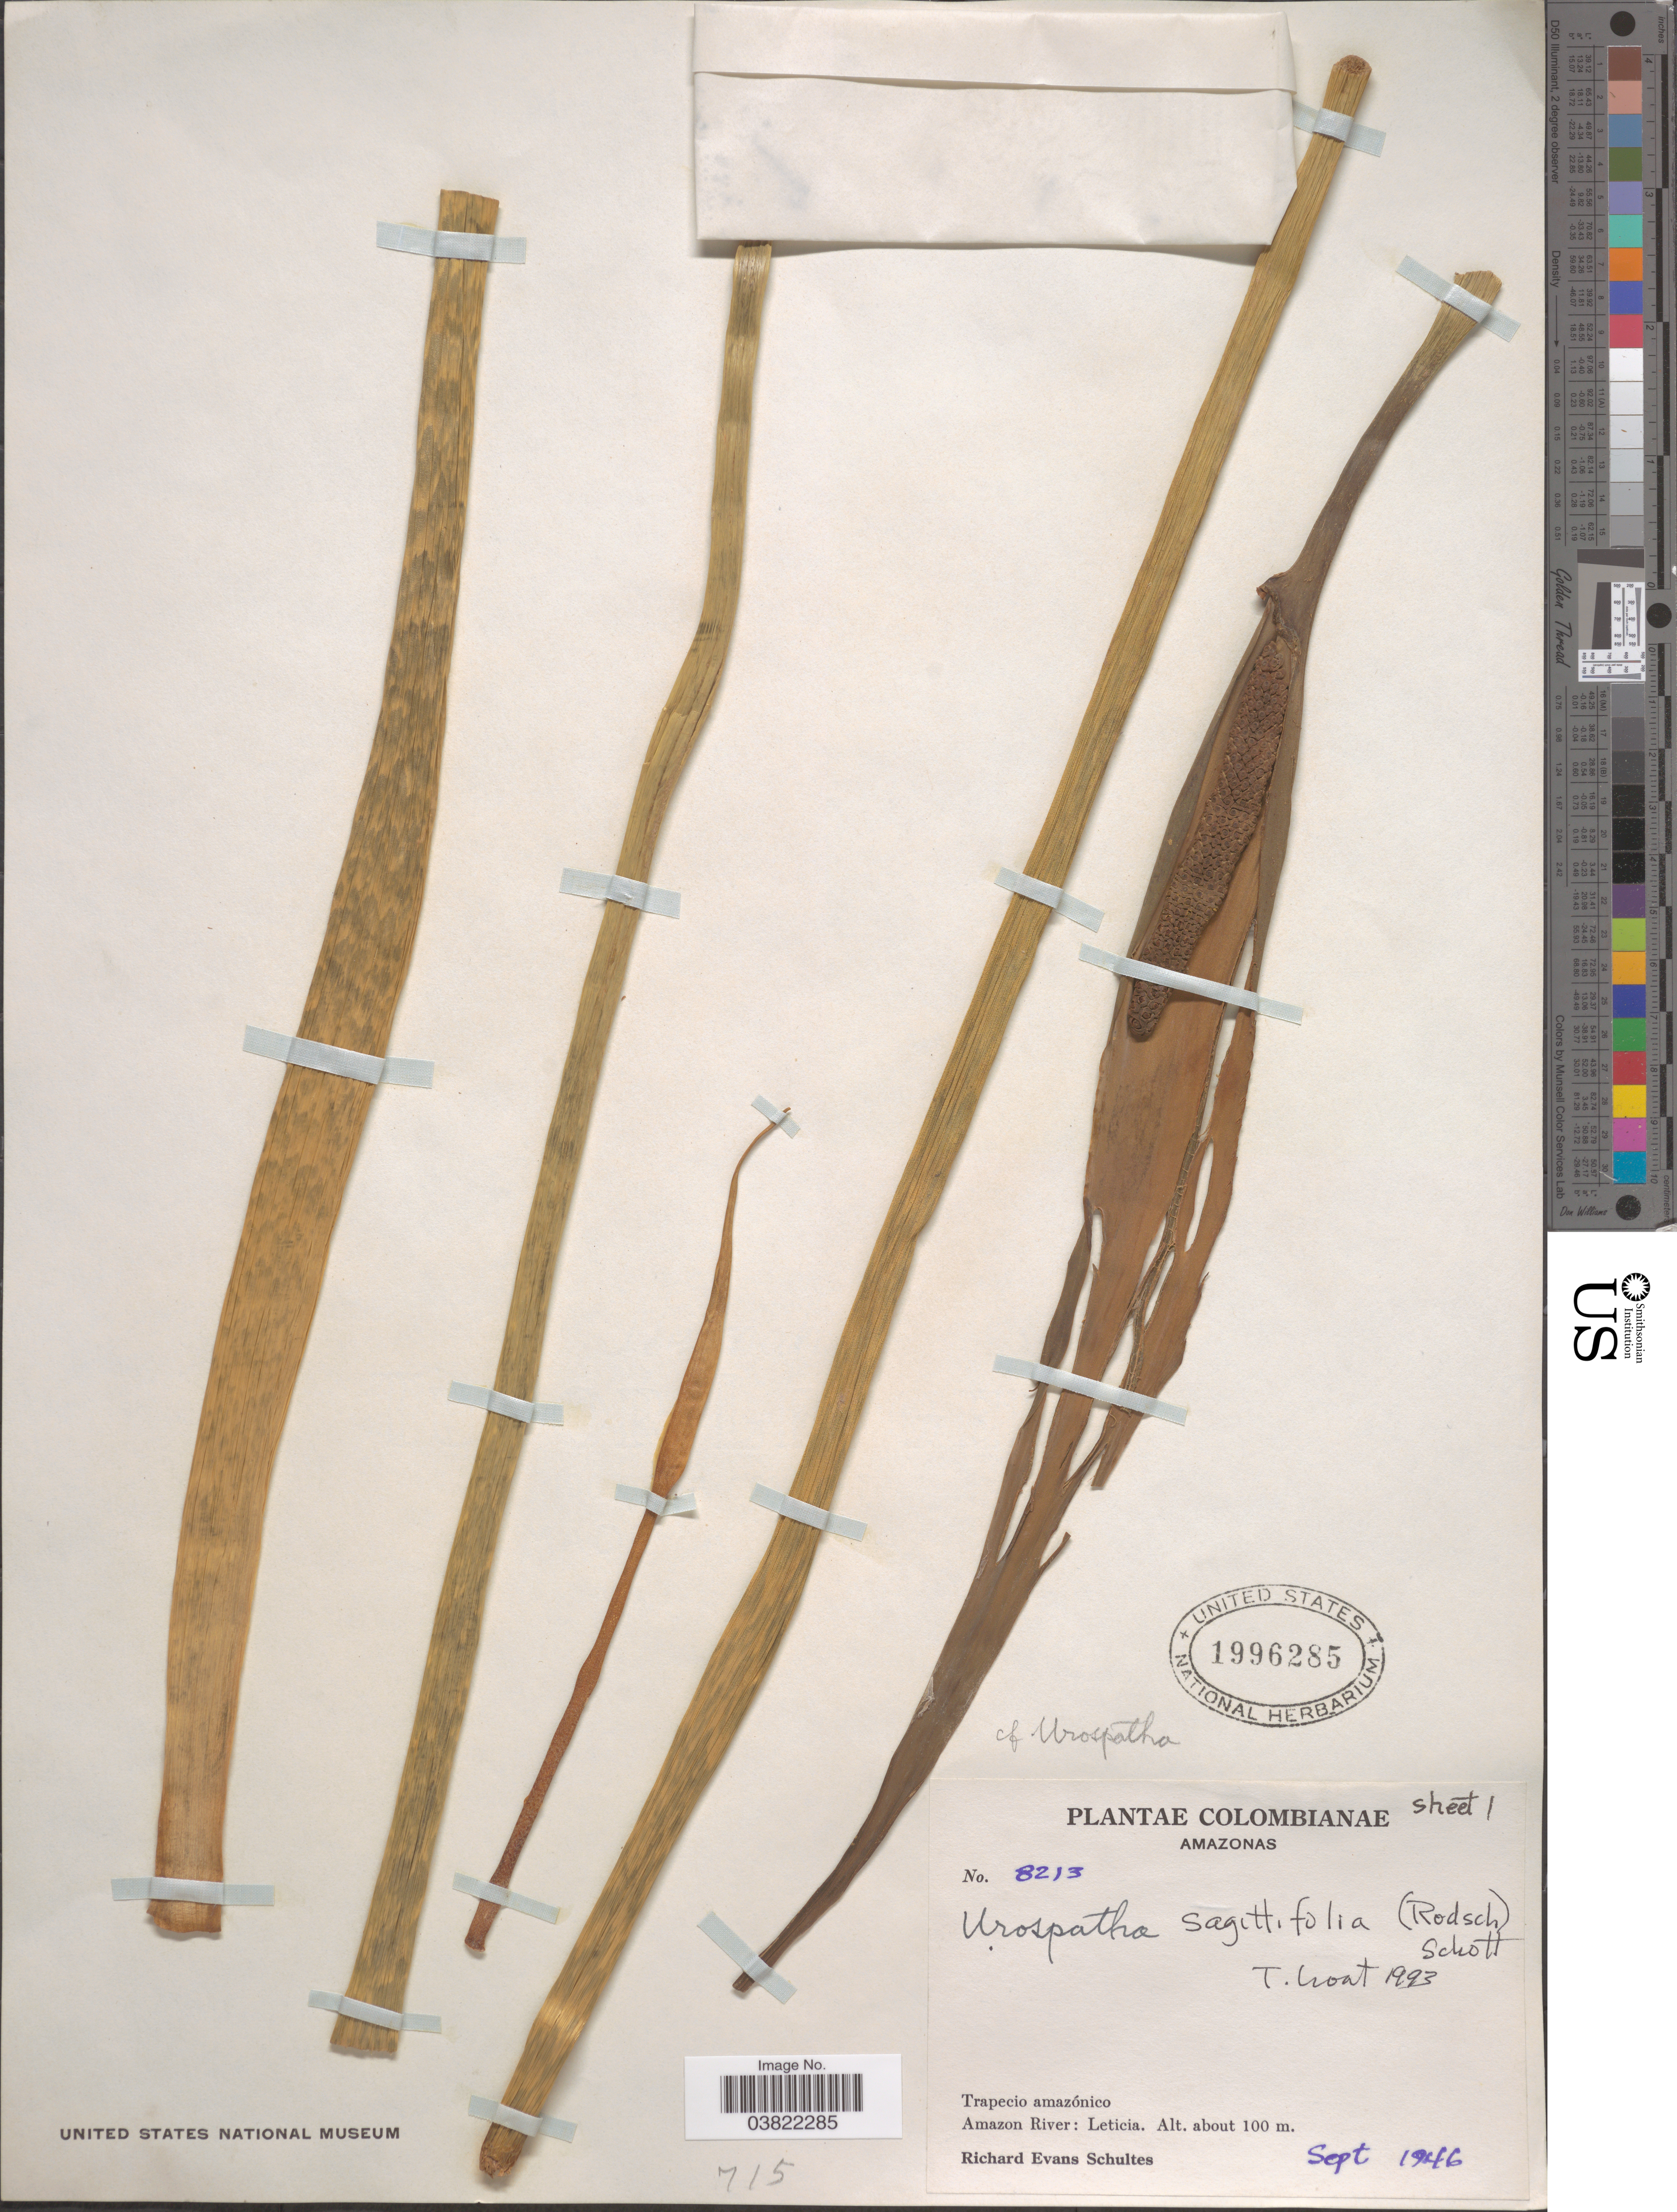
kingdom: Plantae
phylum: Tracheophyta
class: Liliopsida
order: Alismatales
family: Araceae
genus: Urospatha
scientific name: Urospatha sagittifolia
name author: (Rudge) Schott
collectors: R. E. Schultes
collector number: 8213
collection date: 1946-09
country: Colombia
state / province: Amazônas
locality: Trapecio amazónico. Amazon River: Leticia.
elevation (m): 100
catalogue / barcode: US 1996285